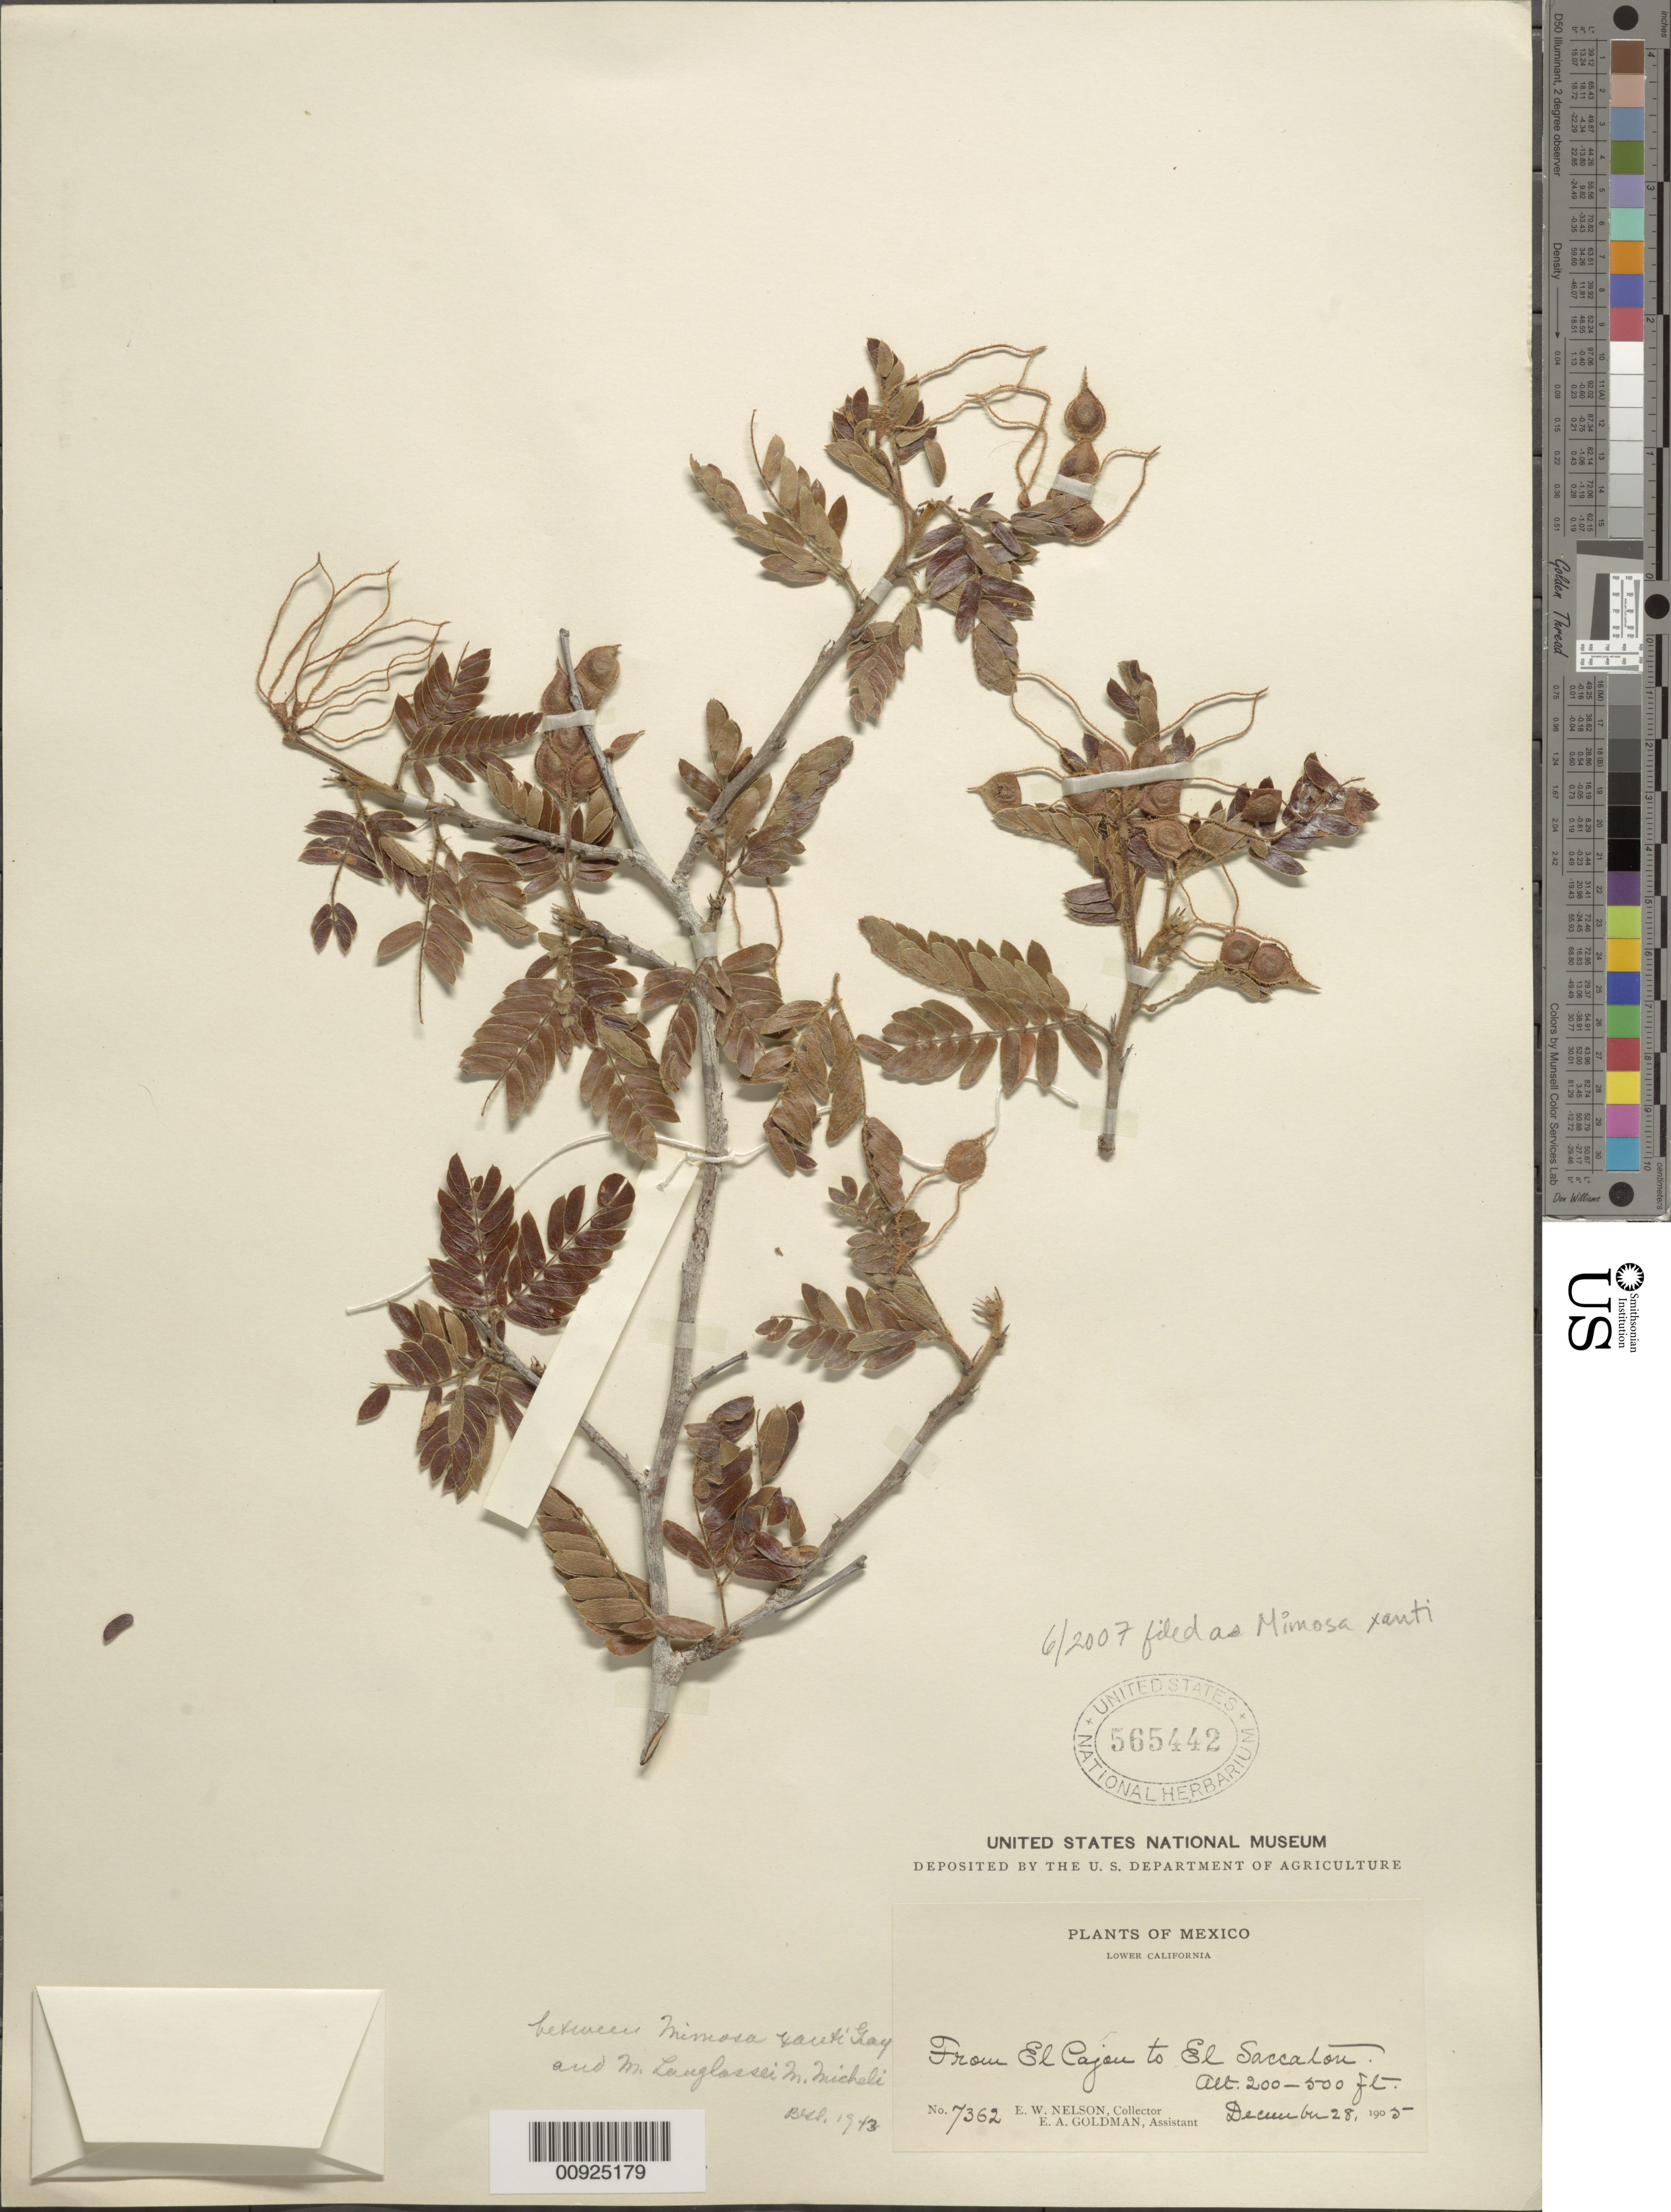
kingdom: Plantae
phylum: Tracheophyta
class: Magnoliopsida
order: Fabales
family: Fabaceae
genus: Mimosa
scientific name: Mimosa xanti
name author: A. Gray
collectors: E. W. Nelson & E. A. Goldman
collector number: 7362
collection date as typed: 28 Dec 1905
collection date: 1905-12-28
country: Mexico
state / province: Baja California Sur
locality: From El Cajon to El Saccaton, Lower California.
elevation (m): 61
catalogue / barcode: US 565442